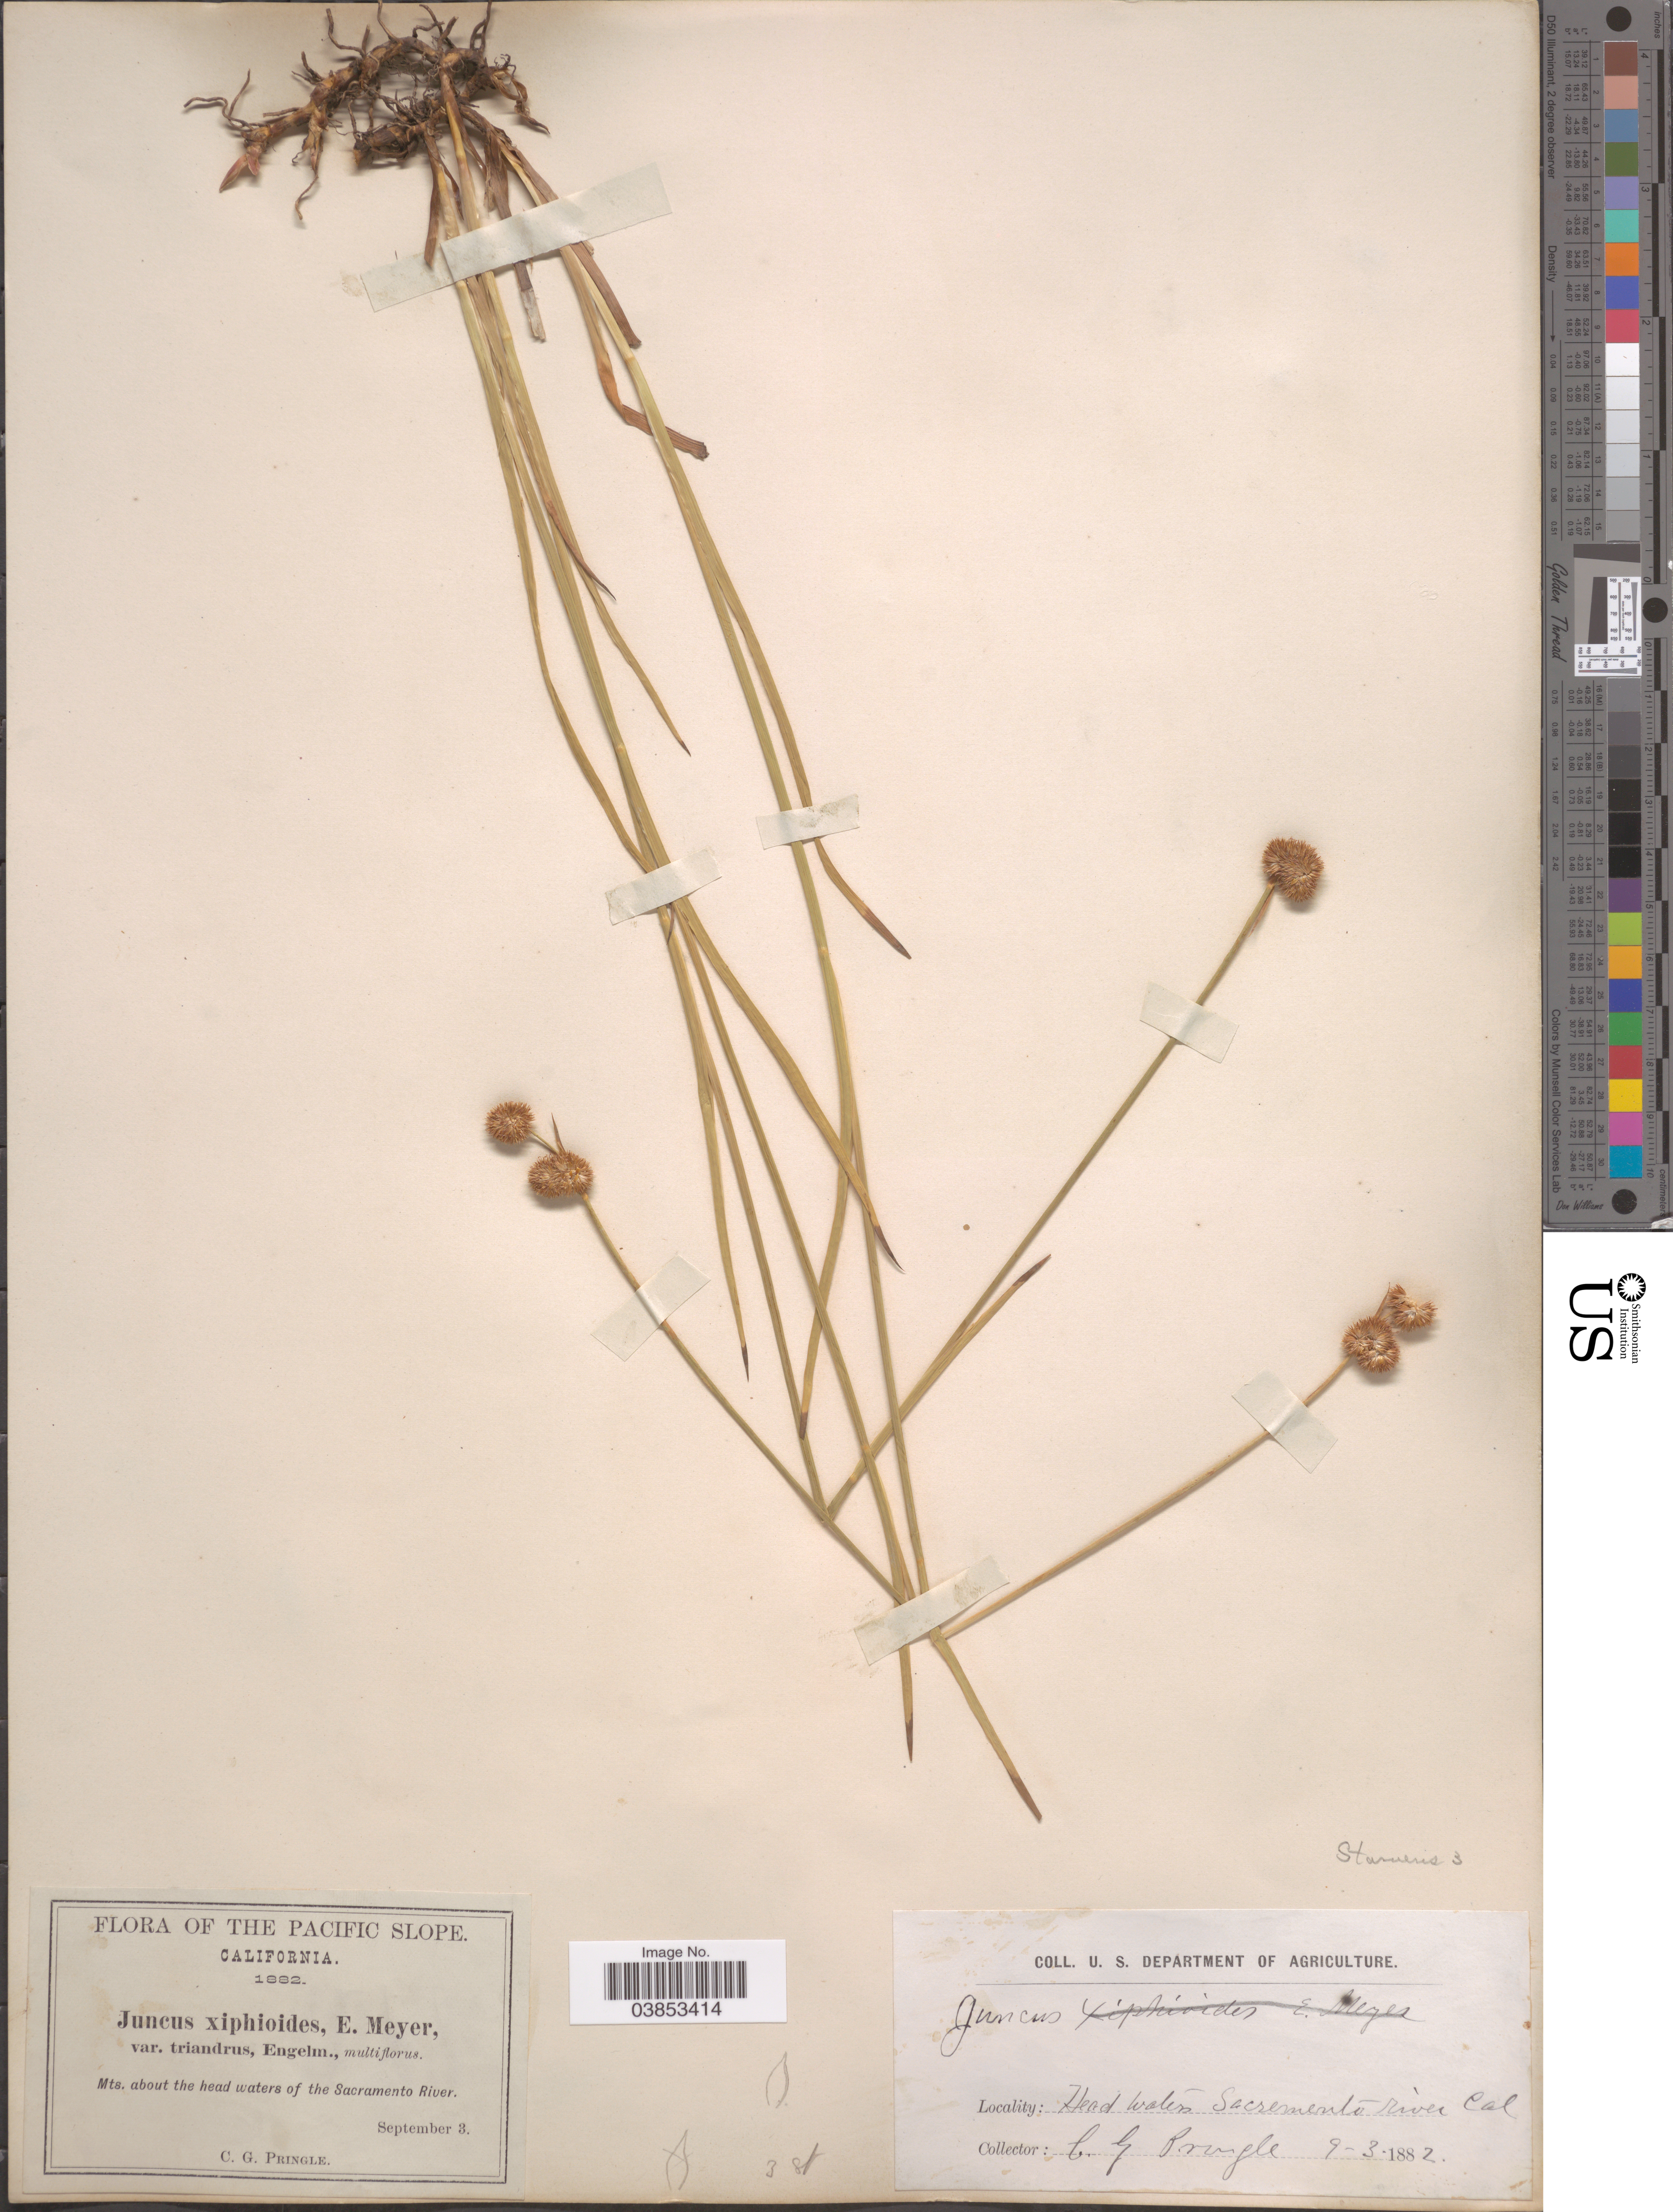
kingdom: Plantae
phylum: Tracheophyta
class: Liliopsida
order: Poales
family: Juncaceae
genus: Juncus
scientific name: Juncus ensifolius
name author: Wikstr.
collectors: C. G. Pringle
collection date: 1882-09-03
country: United States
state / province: California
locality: The Pacific Slope. Mts. about the head waters of the Sacramento River.